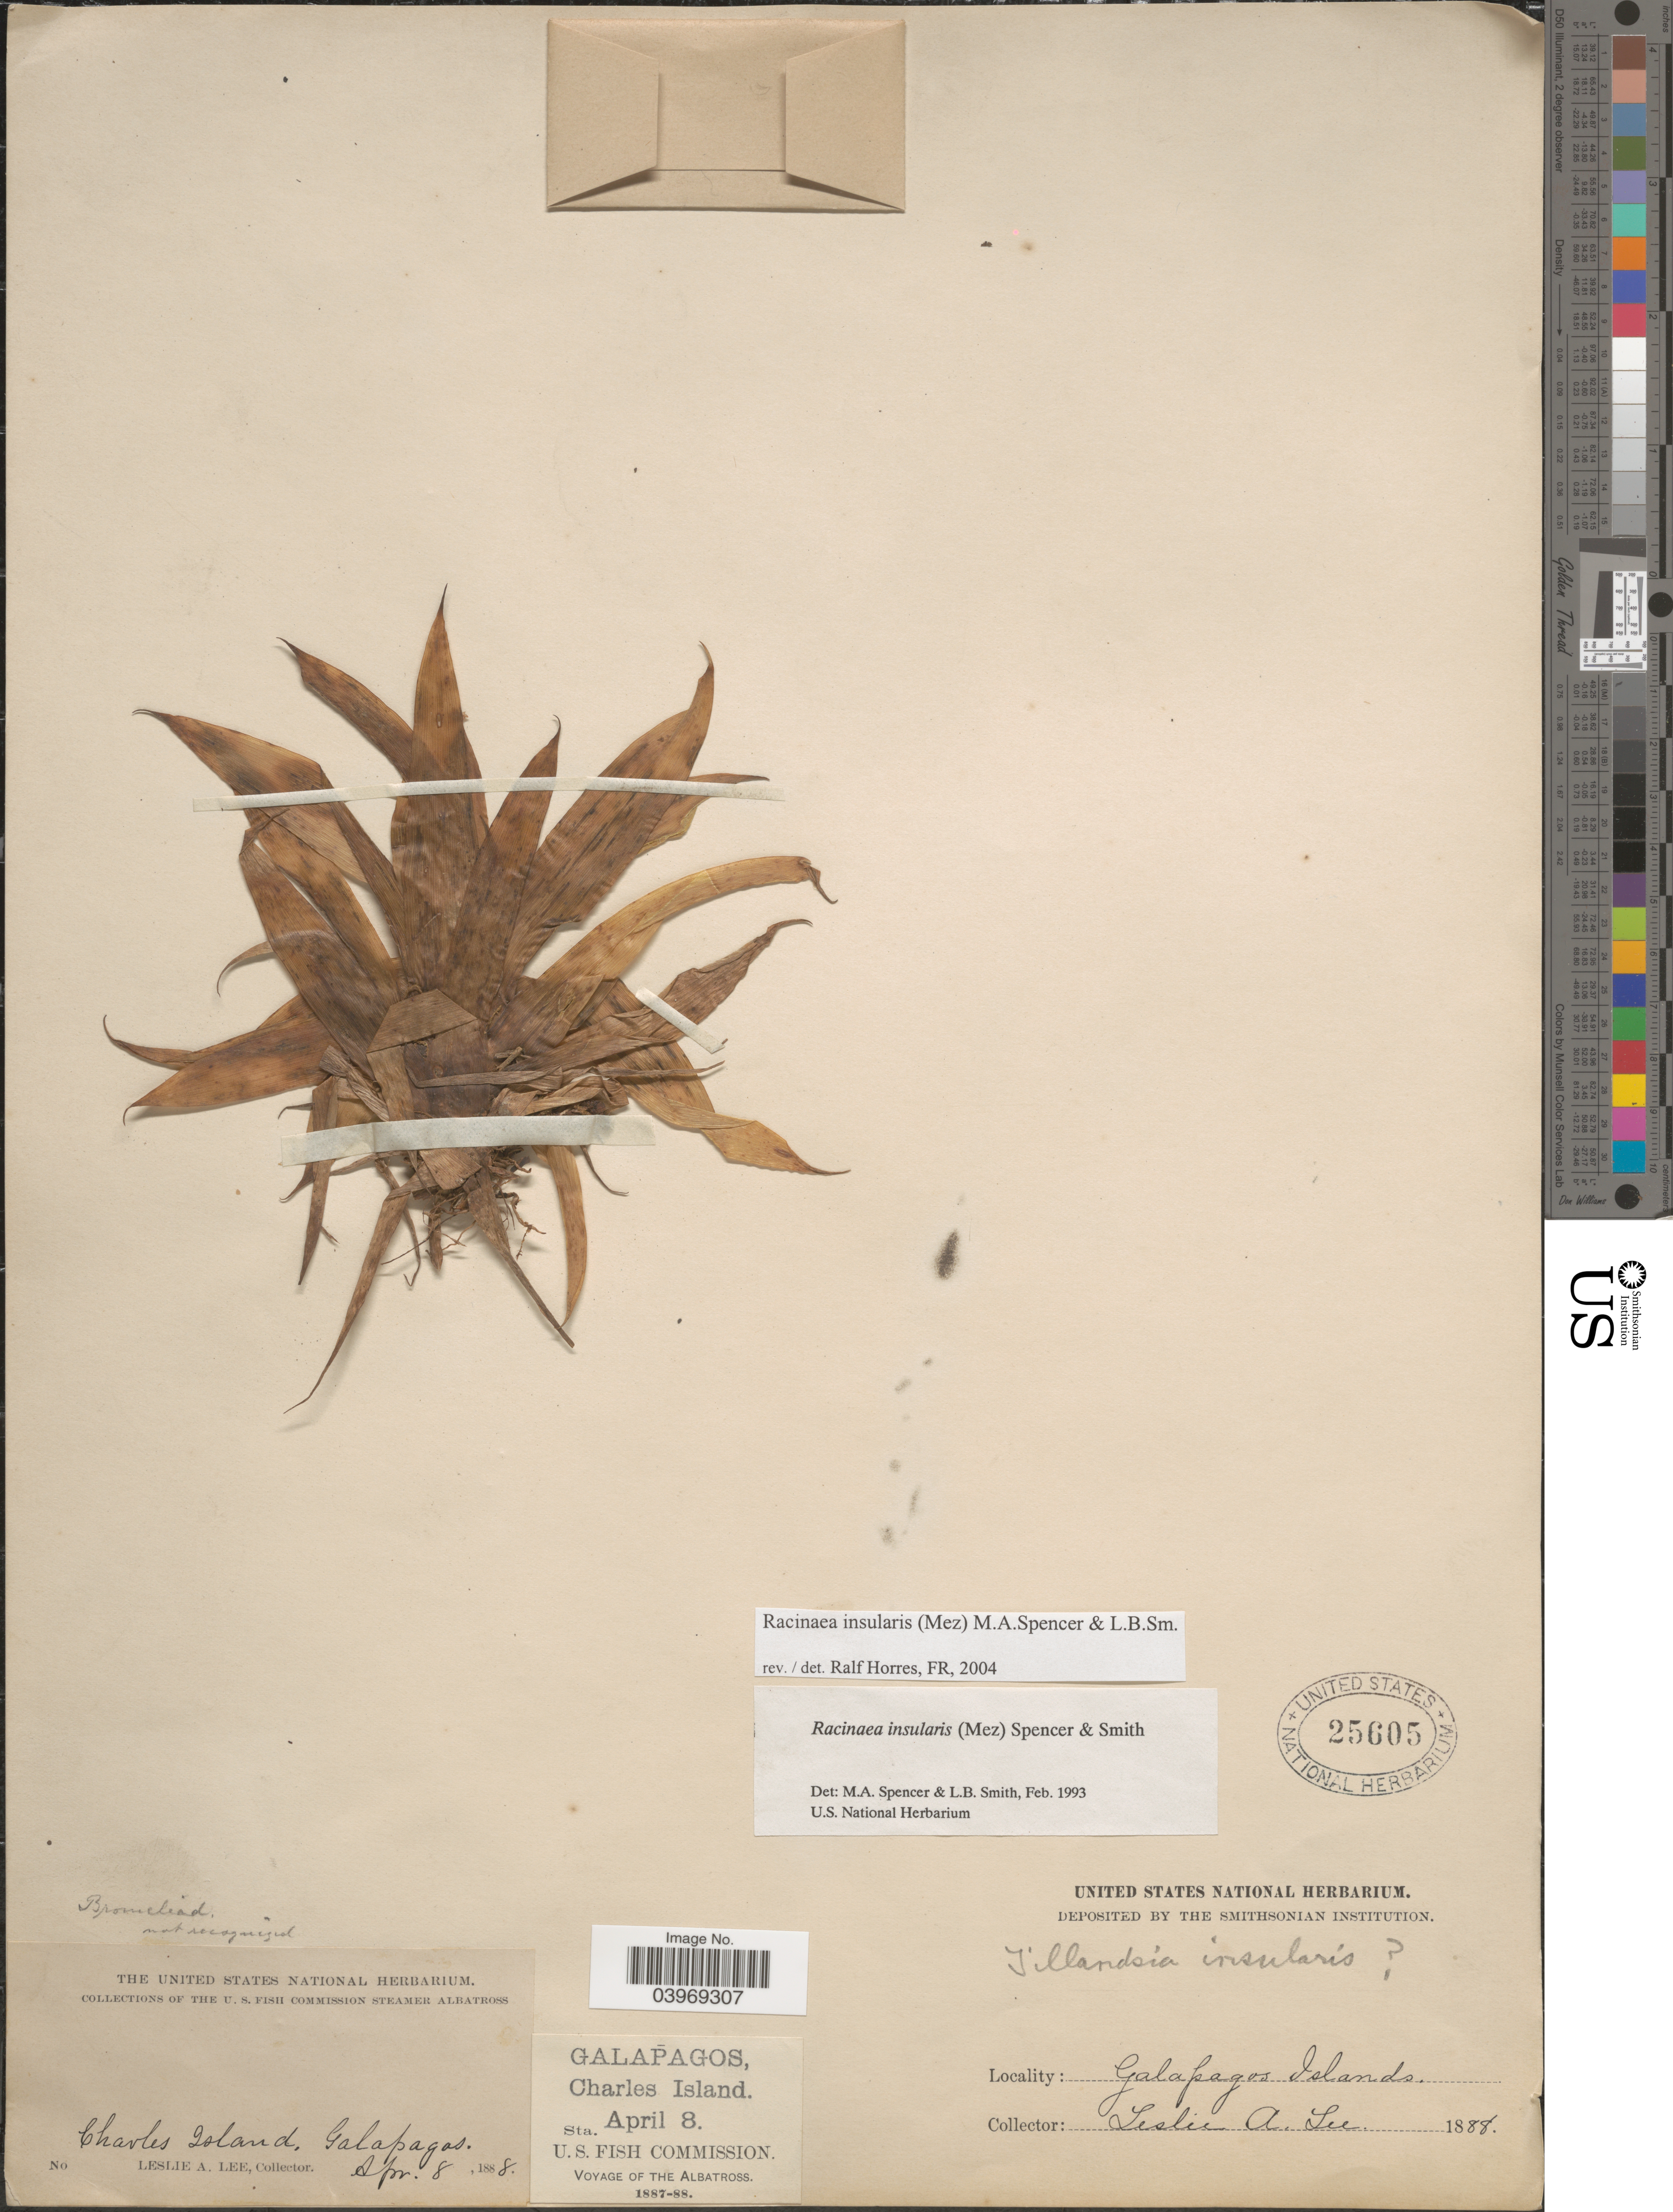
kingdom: Plantae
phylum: Tracheophyta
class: Liliopsida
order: Poales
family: Bromeliaceae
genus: Racinaea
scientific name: Racinaea insularis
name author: (Mez) M.A. Spencer & L.B. Sm.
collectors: L. Lee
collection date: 1888-04-08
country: Ecuador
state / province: Colón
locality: Galapagos Island. Charles Island.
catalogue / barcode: US 25605